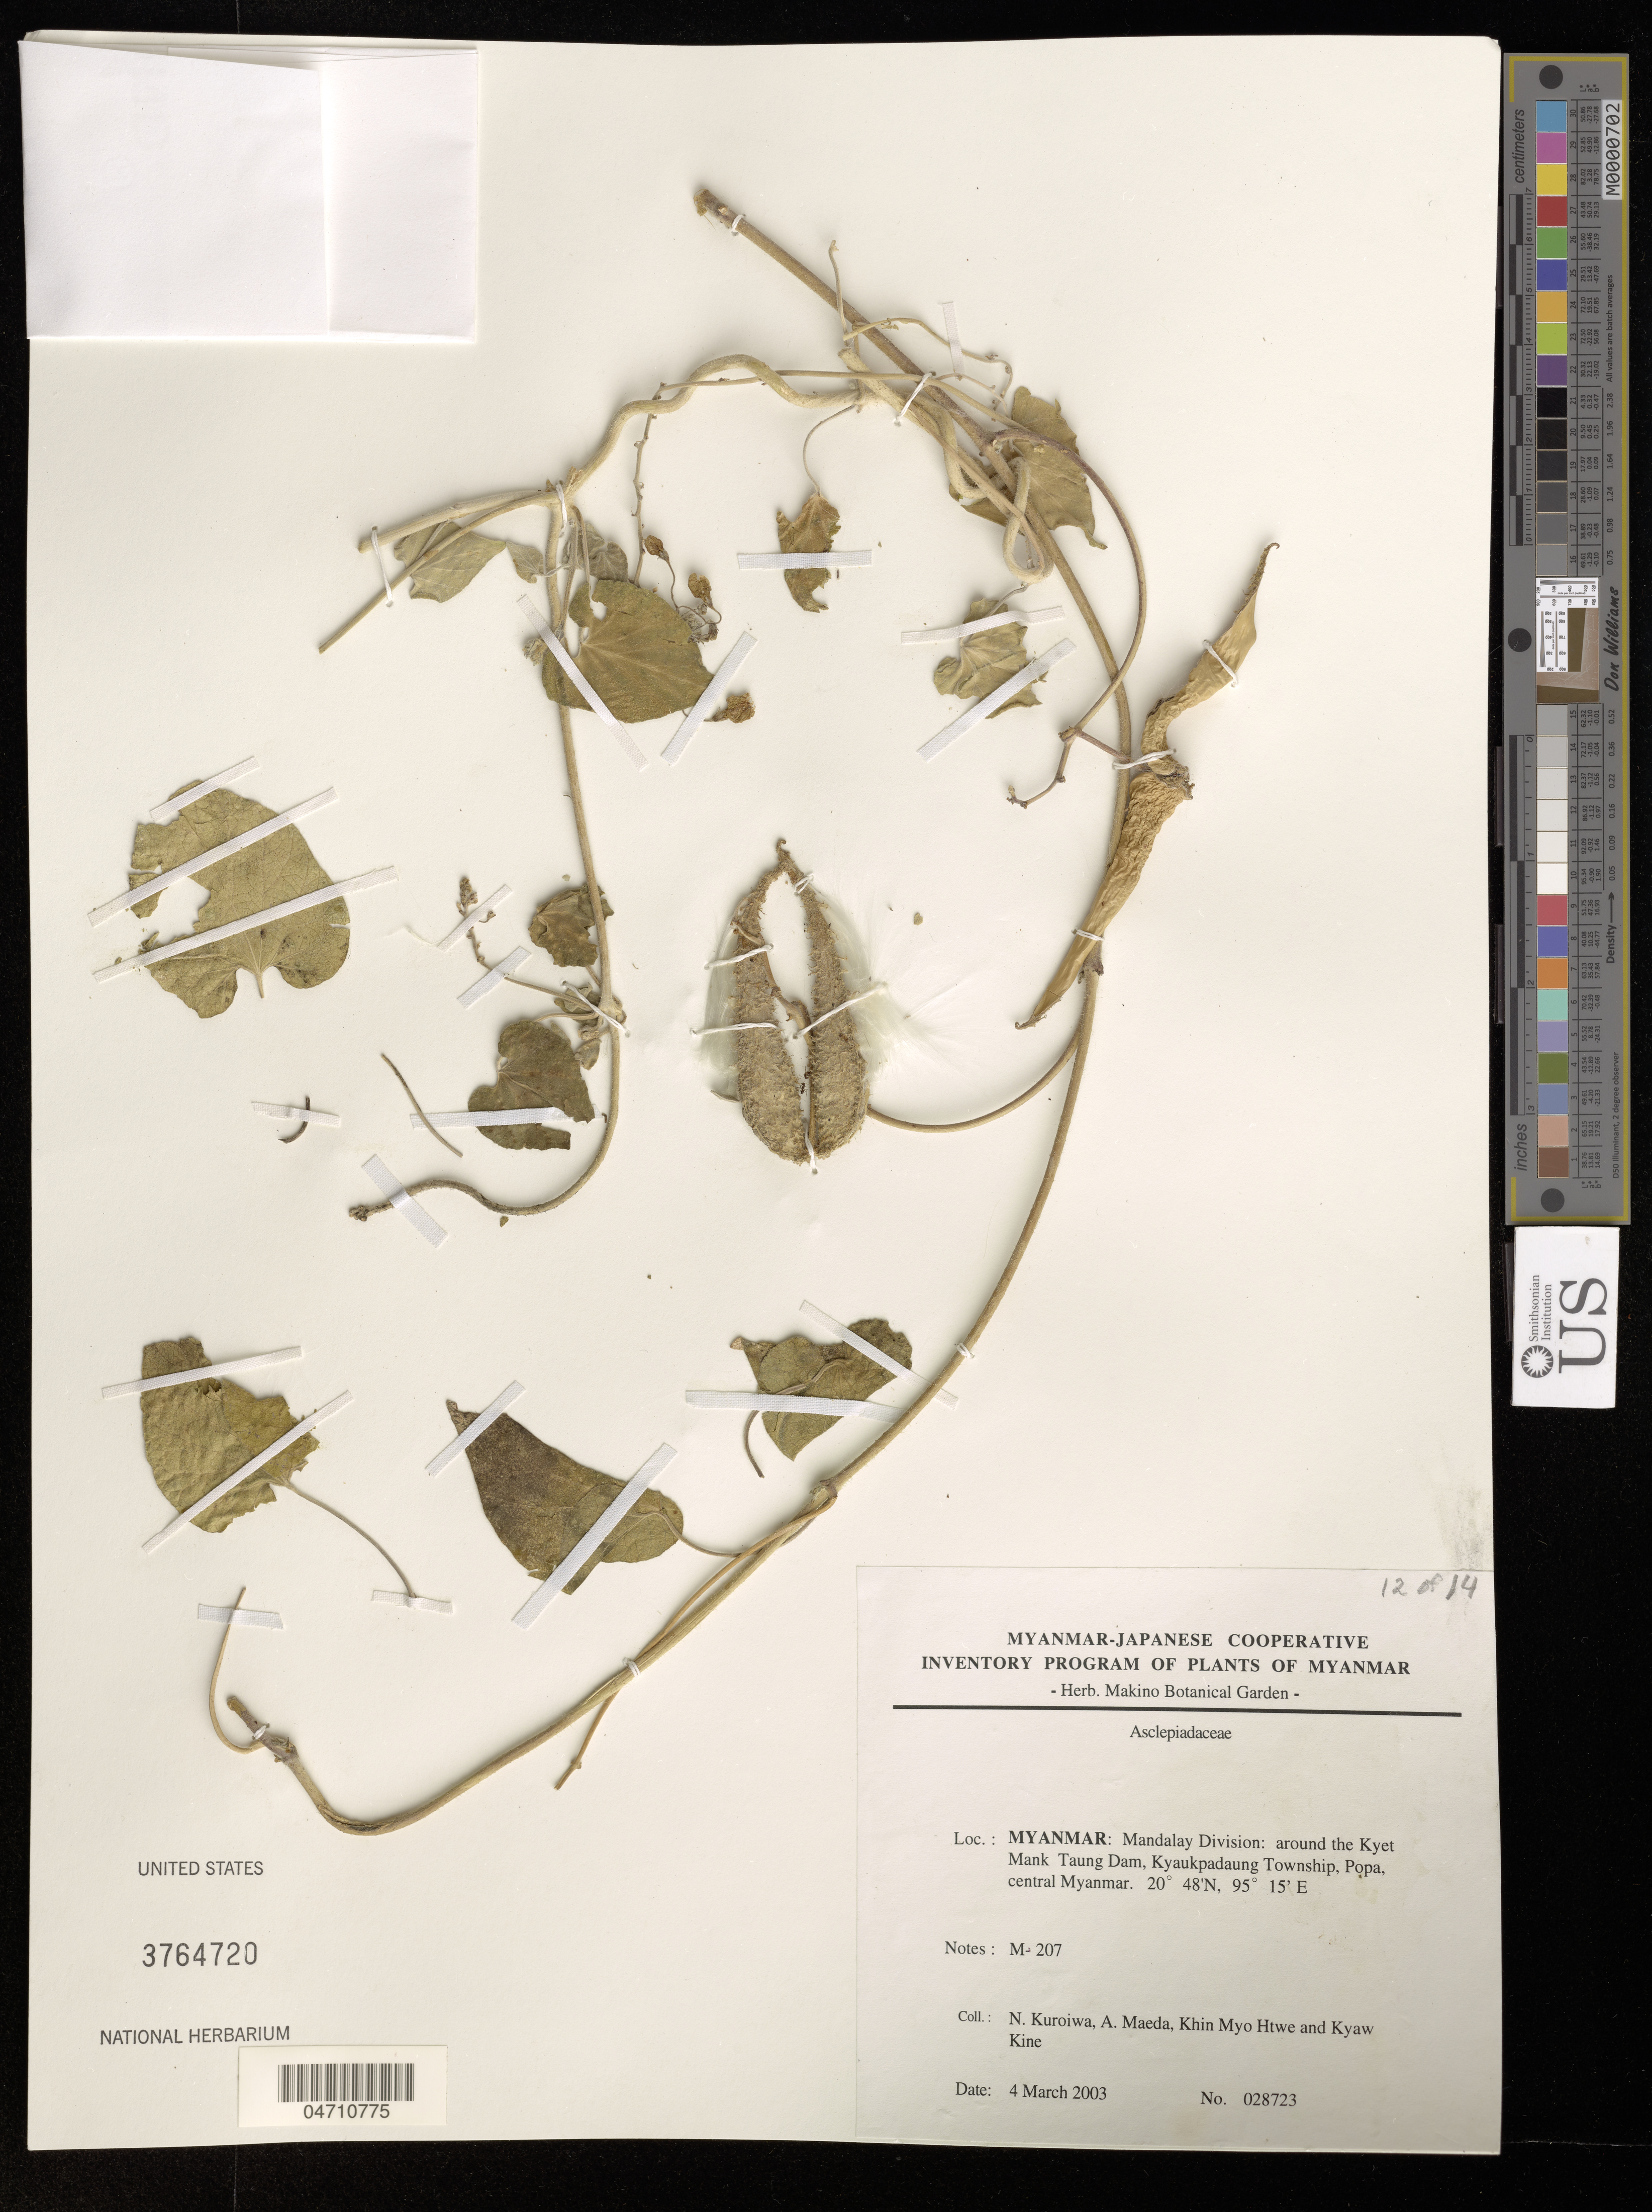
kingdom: Plantae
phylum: Tracheophyta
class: Magnoliopsida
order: Gentianales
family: Apocynaceae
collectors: N. Kuroiwa, A. Maeda, K. Htwe & K. Kine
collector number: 028723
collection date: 2003-03-04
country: Myanmar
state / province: Mandalay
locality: Mandalay Division: around the Kyet Mank Taung Dam, Kyaukpadaung Township, Popa, central Myanmar.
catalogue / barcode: US 3764720